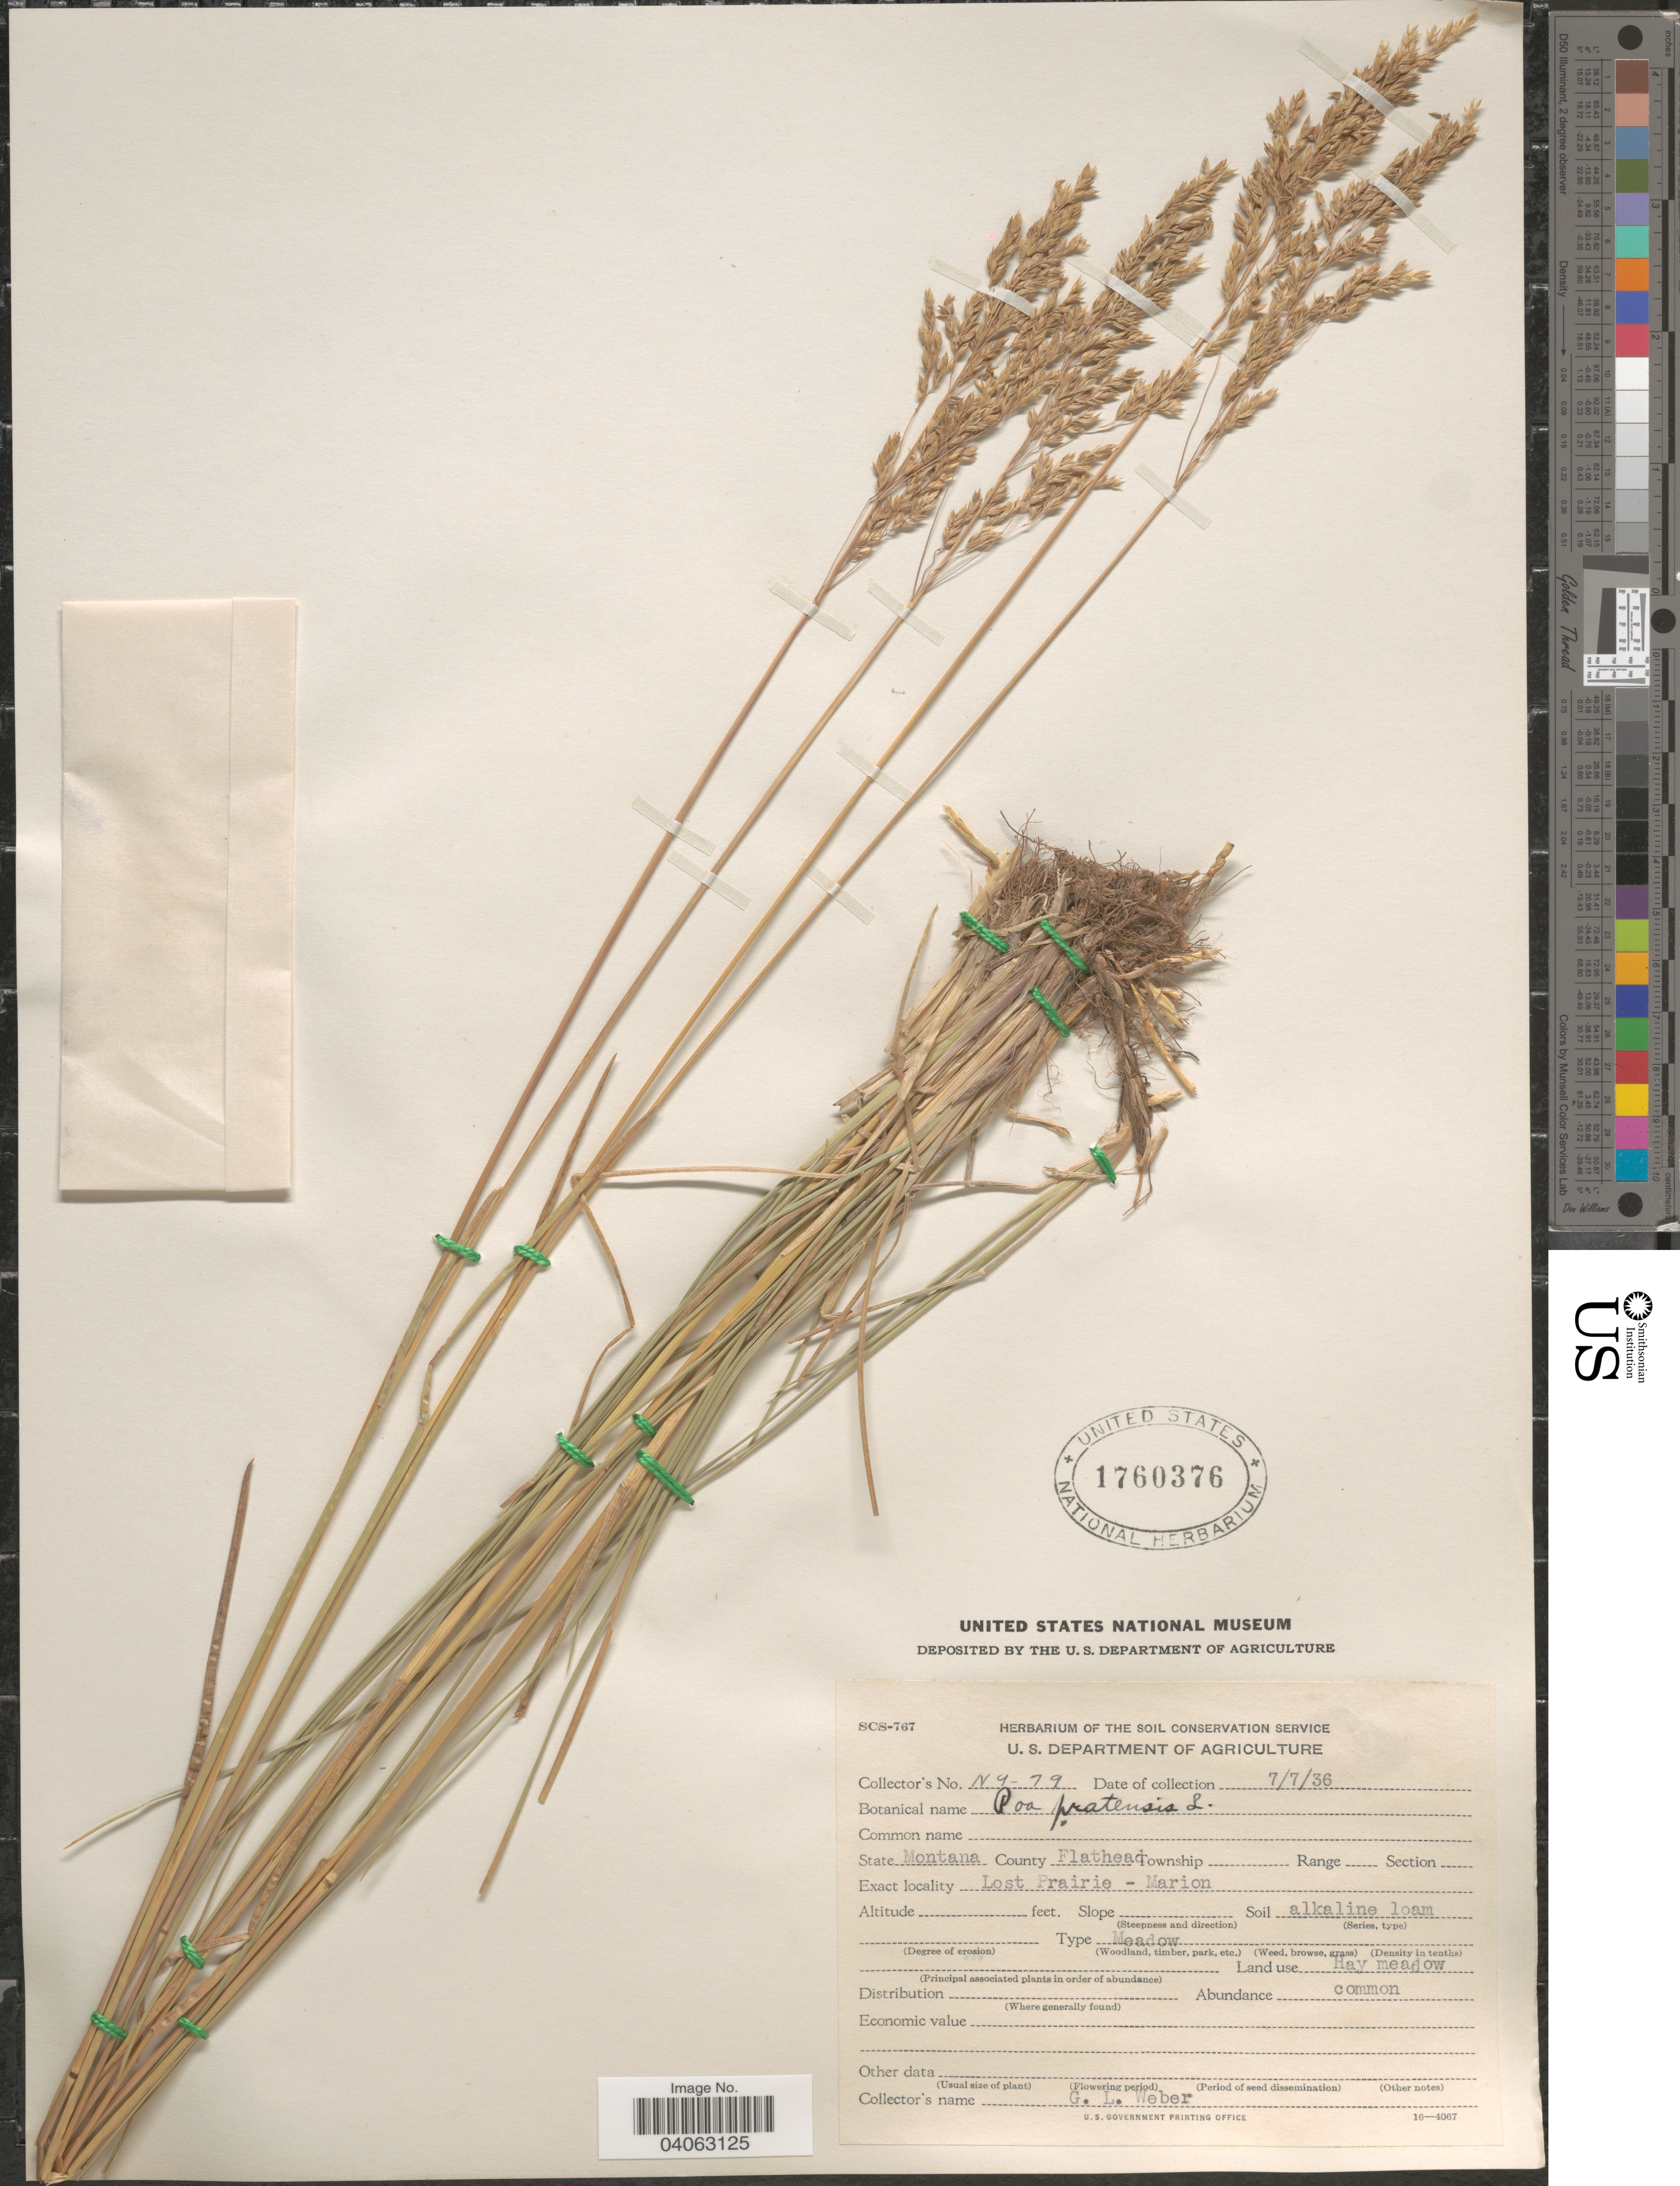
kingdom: Plantae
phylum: Tracheophyta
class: Liliopsida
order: Poales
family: Poaceae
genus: Poa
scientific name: Poa pratensis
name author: L.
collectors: G. Weber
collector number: N9-79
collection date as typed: Transcribed d/m/y: 7/7/36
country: United States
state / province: Montana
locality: County Flathead. Lost Prairie-Marion.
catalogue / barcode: US 1760376